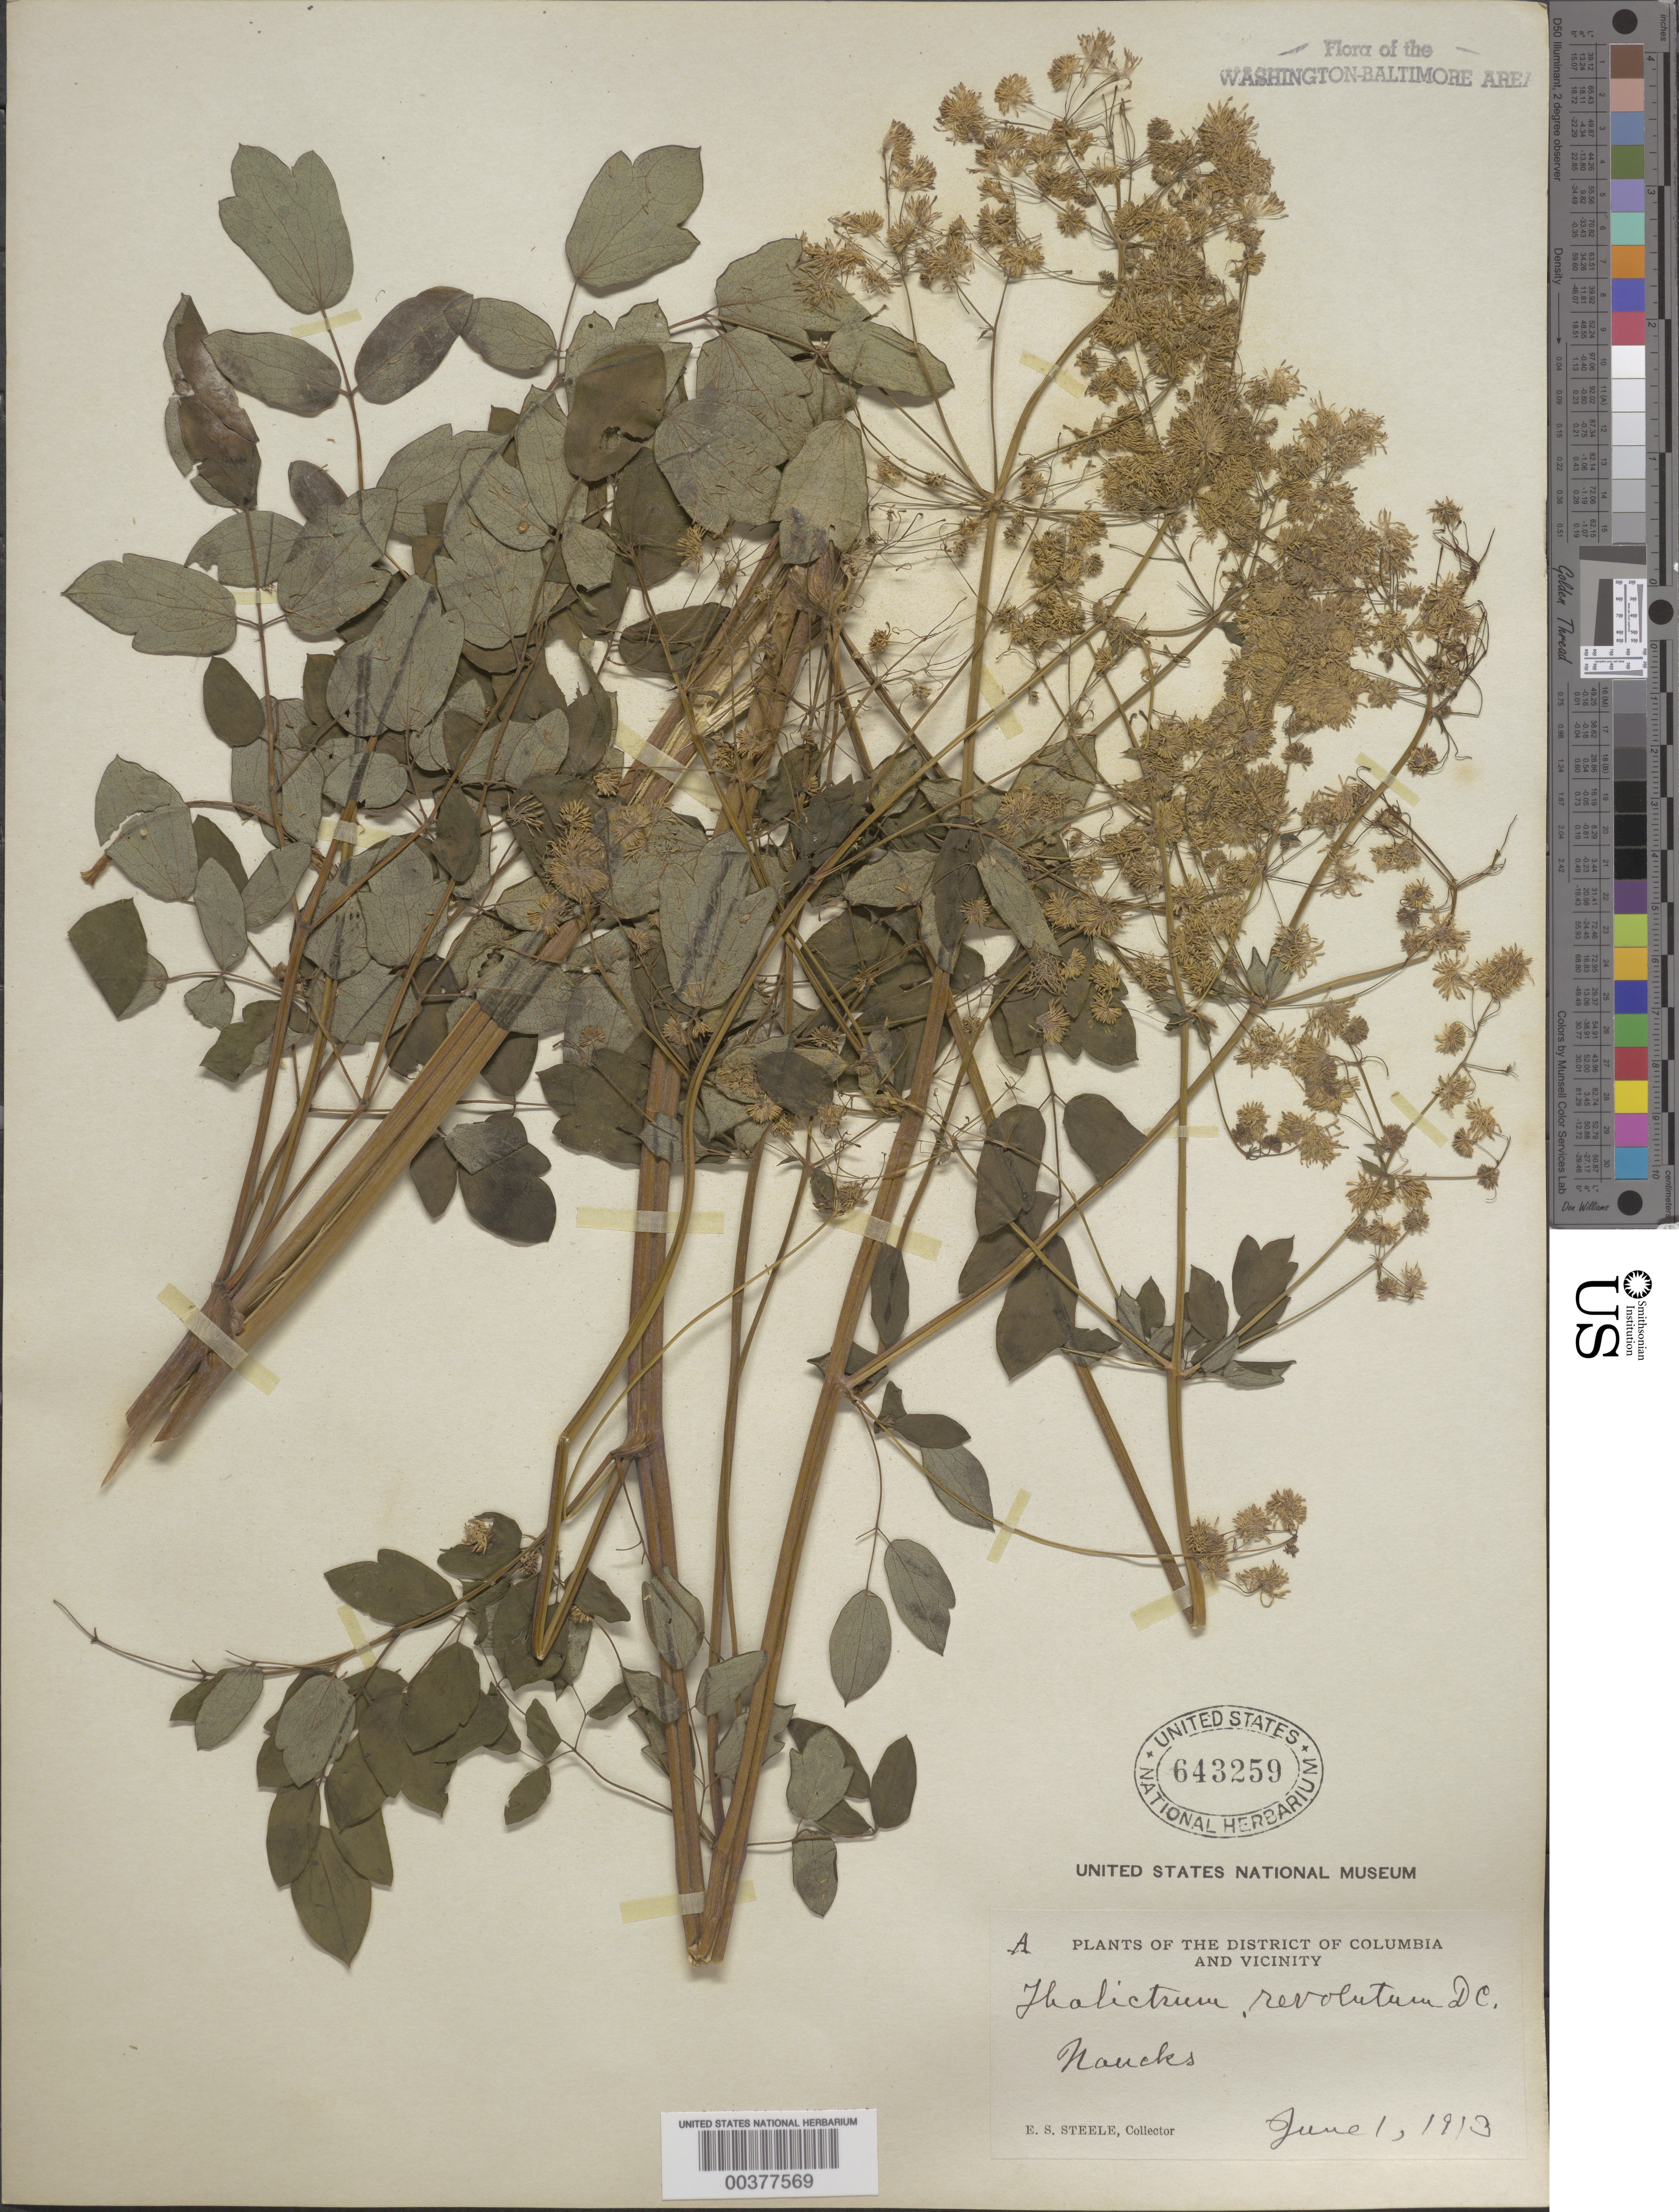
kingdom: Plantae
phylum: Tracheophyta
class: Magnoliopsida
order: Ranunculales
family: Ranunculaceae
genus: Thalictrum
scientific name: Thalictrum amphibolum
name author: Greene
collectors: E. Steele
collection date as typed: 01 Jun 1913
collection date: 1913-06-01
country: United States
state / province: Virginia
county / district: Arlington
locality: Naucks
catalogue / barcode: US 643259